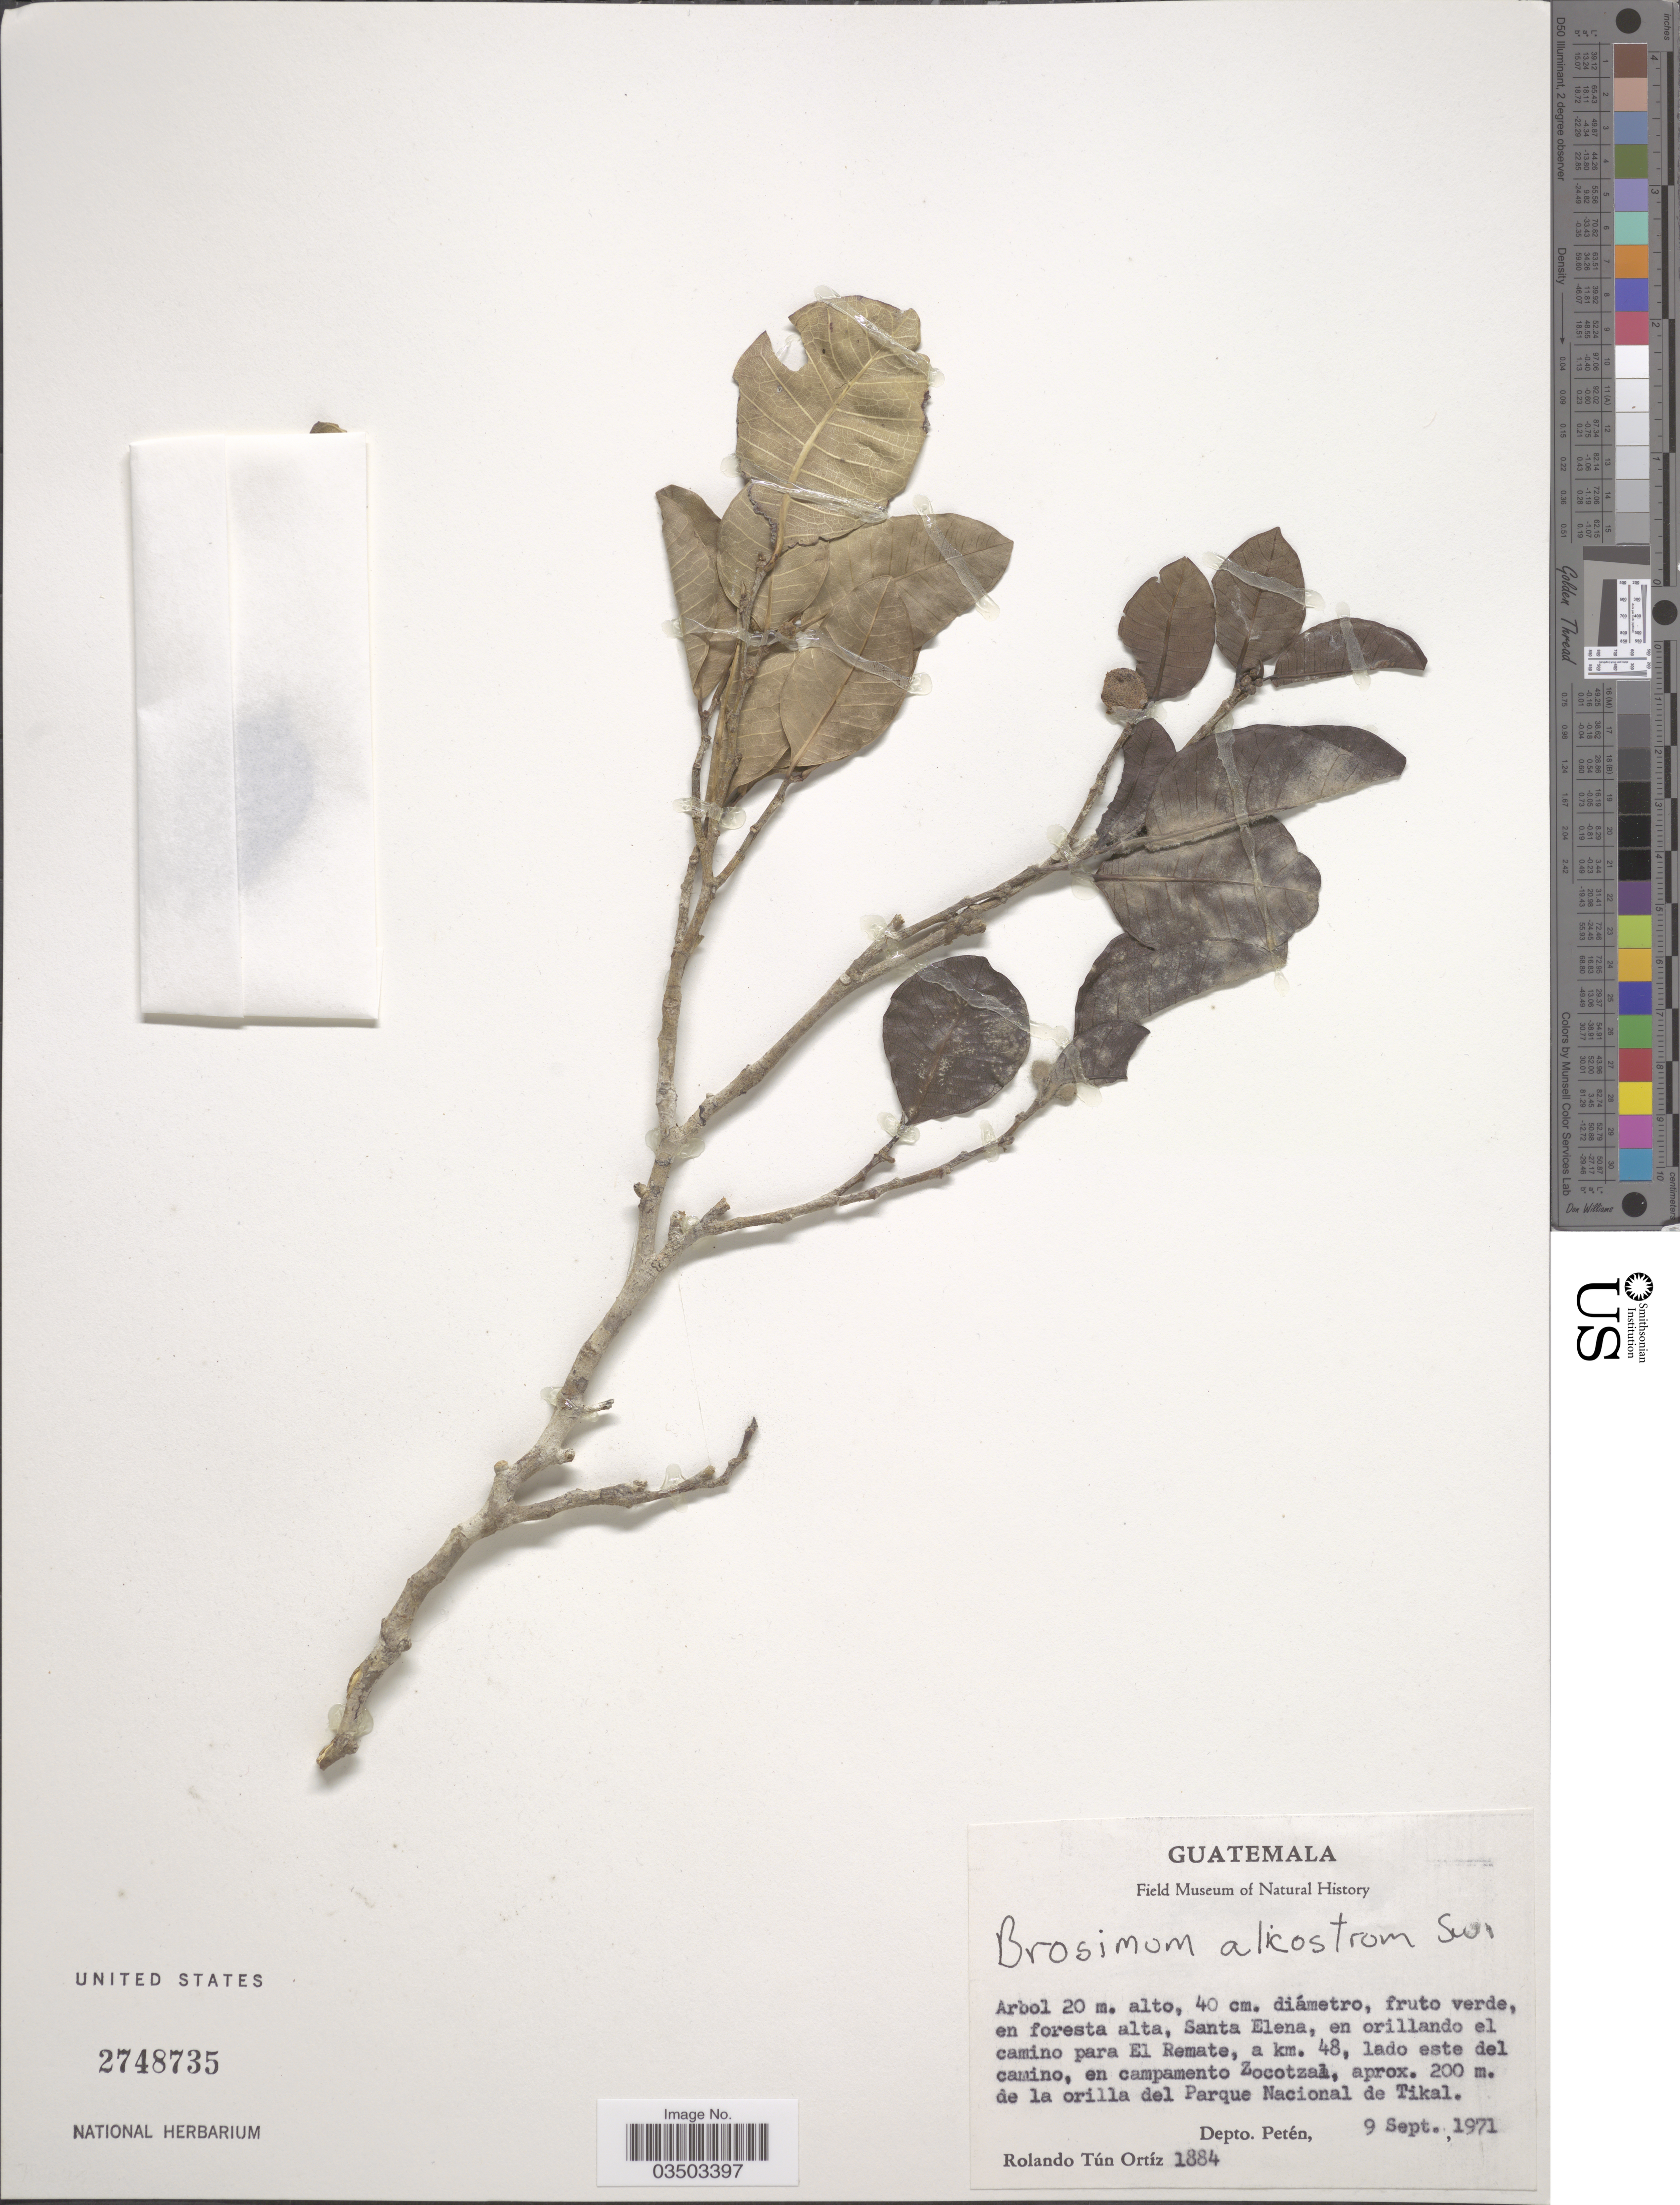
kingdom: Plantae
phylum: Tracheophyta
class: Magnoliopsida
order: Rosales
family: Moraceae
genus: Brosimum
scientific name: Brosimum alicastrum subsp. alicastrum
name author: Sw.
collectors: R. Tún Ortíz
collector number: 1884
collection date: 1971-09-09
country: Guatemala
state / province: El Peten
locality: Santa Elena, en orillando el camino para El Remate, a km. 48, lado este del camino, en campamento Zocotzal, de la orilla del Parque Nacional de Tikal. Depto. Petén.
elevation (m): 200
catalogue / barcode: US 2748735